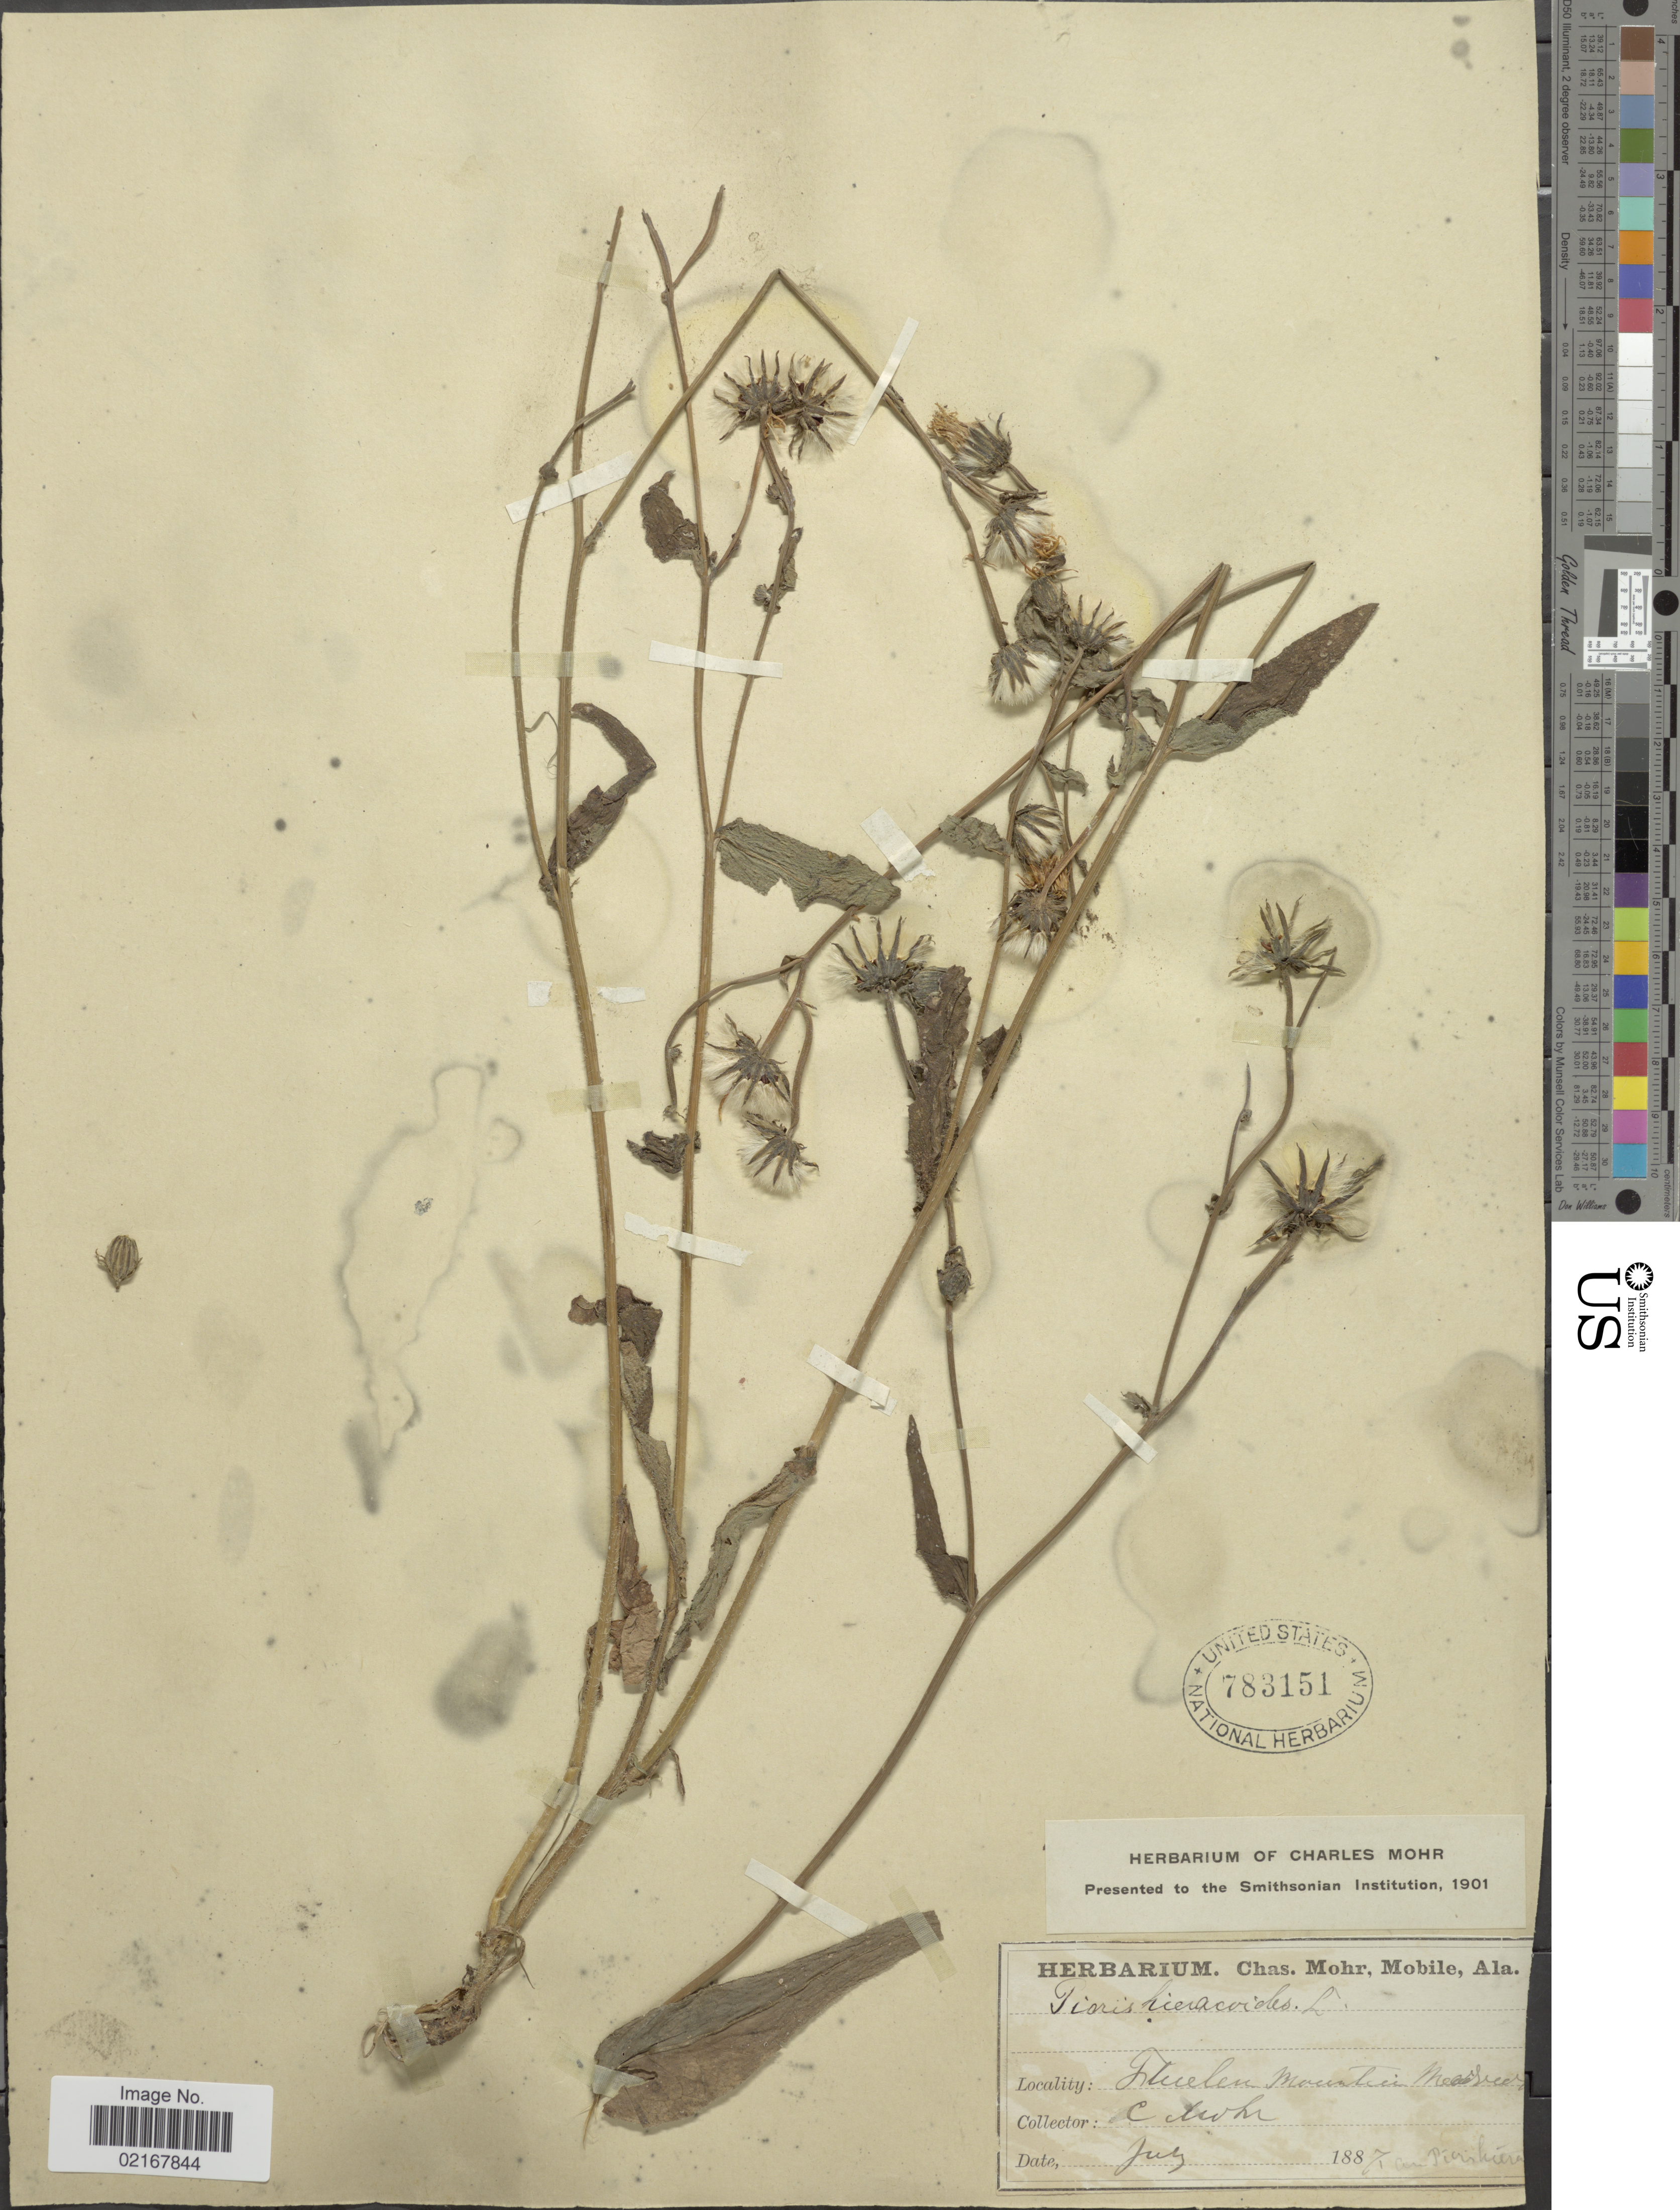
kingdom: Plantae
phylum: Tracheophyta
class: Magnoliopsida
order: Asterales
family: Asteraceae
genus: Picris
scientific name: Picris hieracioides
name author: L.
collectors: Mohr, C. T. (herbarium)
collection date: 1887-07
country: Switzerland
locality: Fluelen Mountain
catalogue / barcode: US 783151